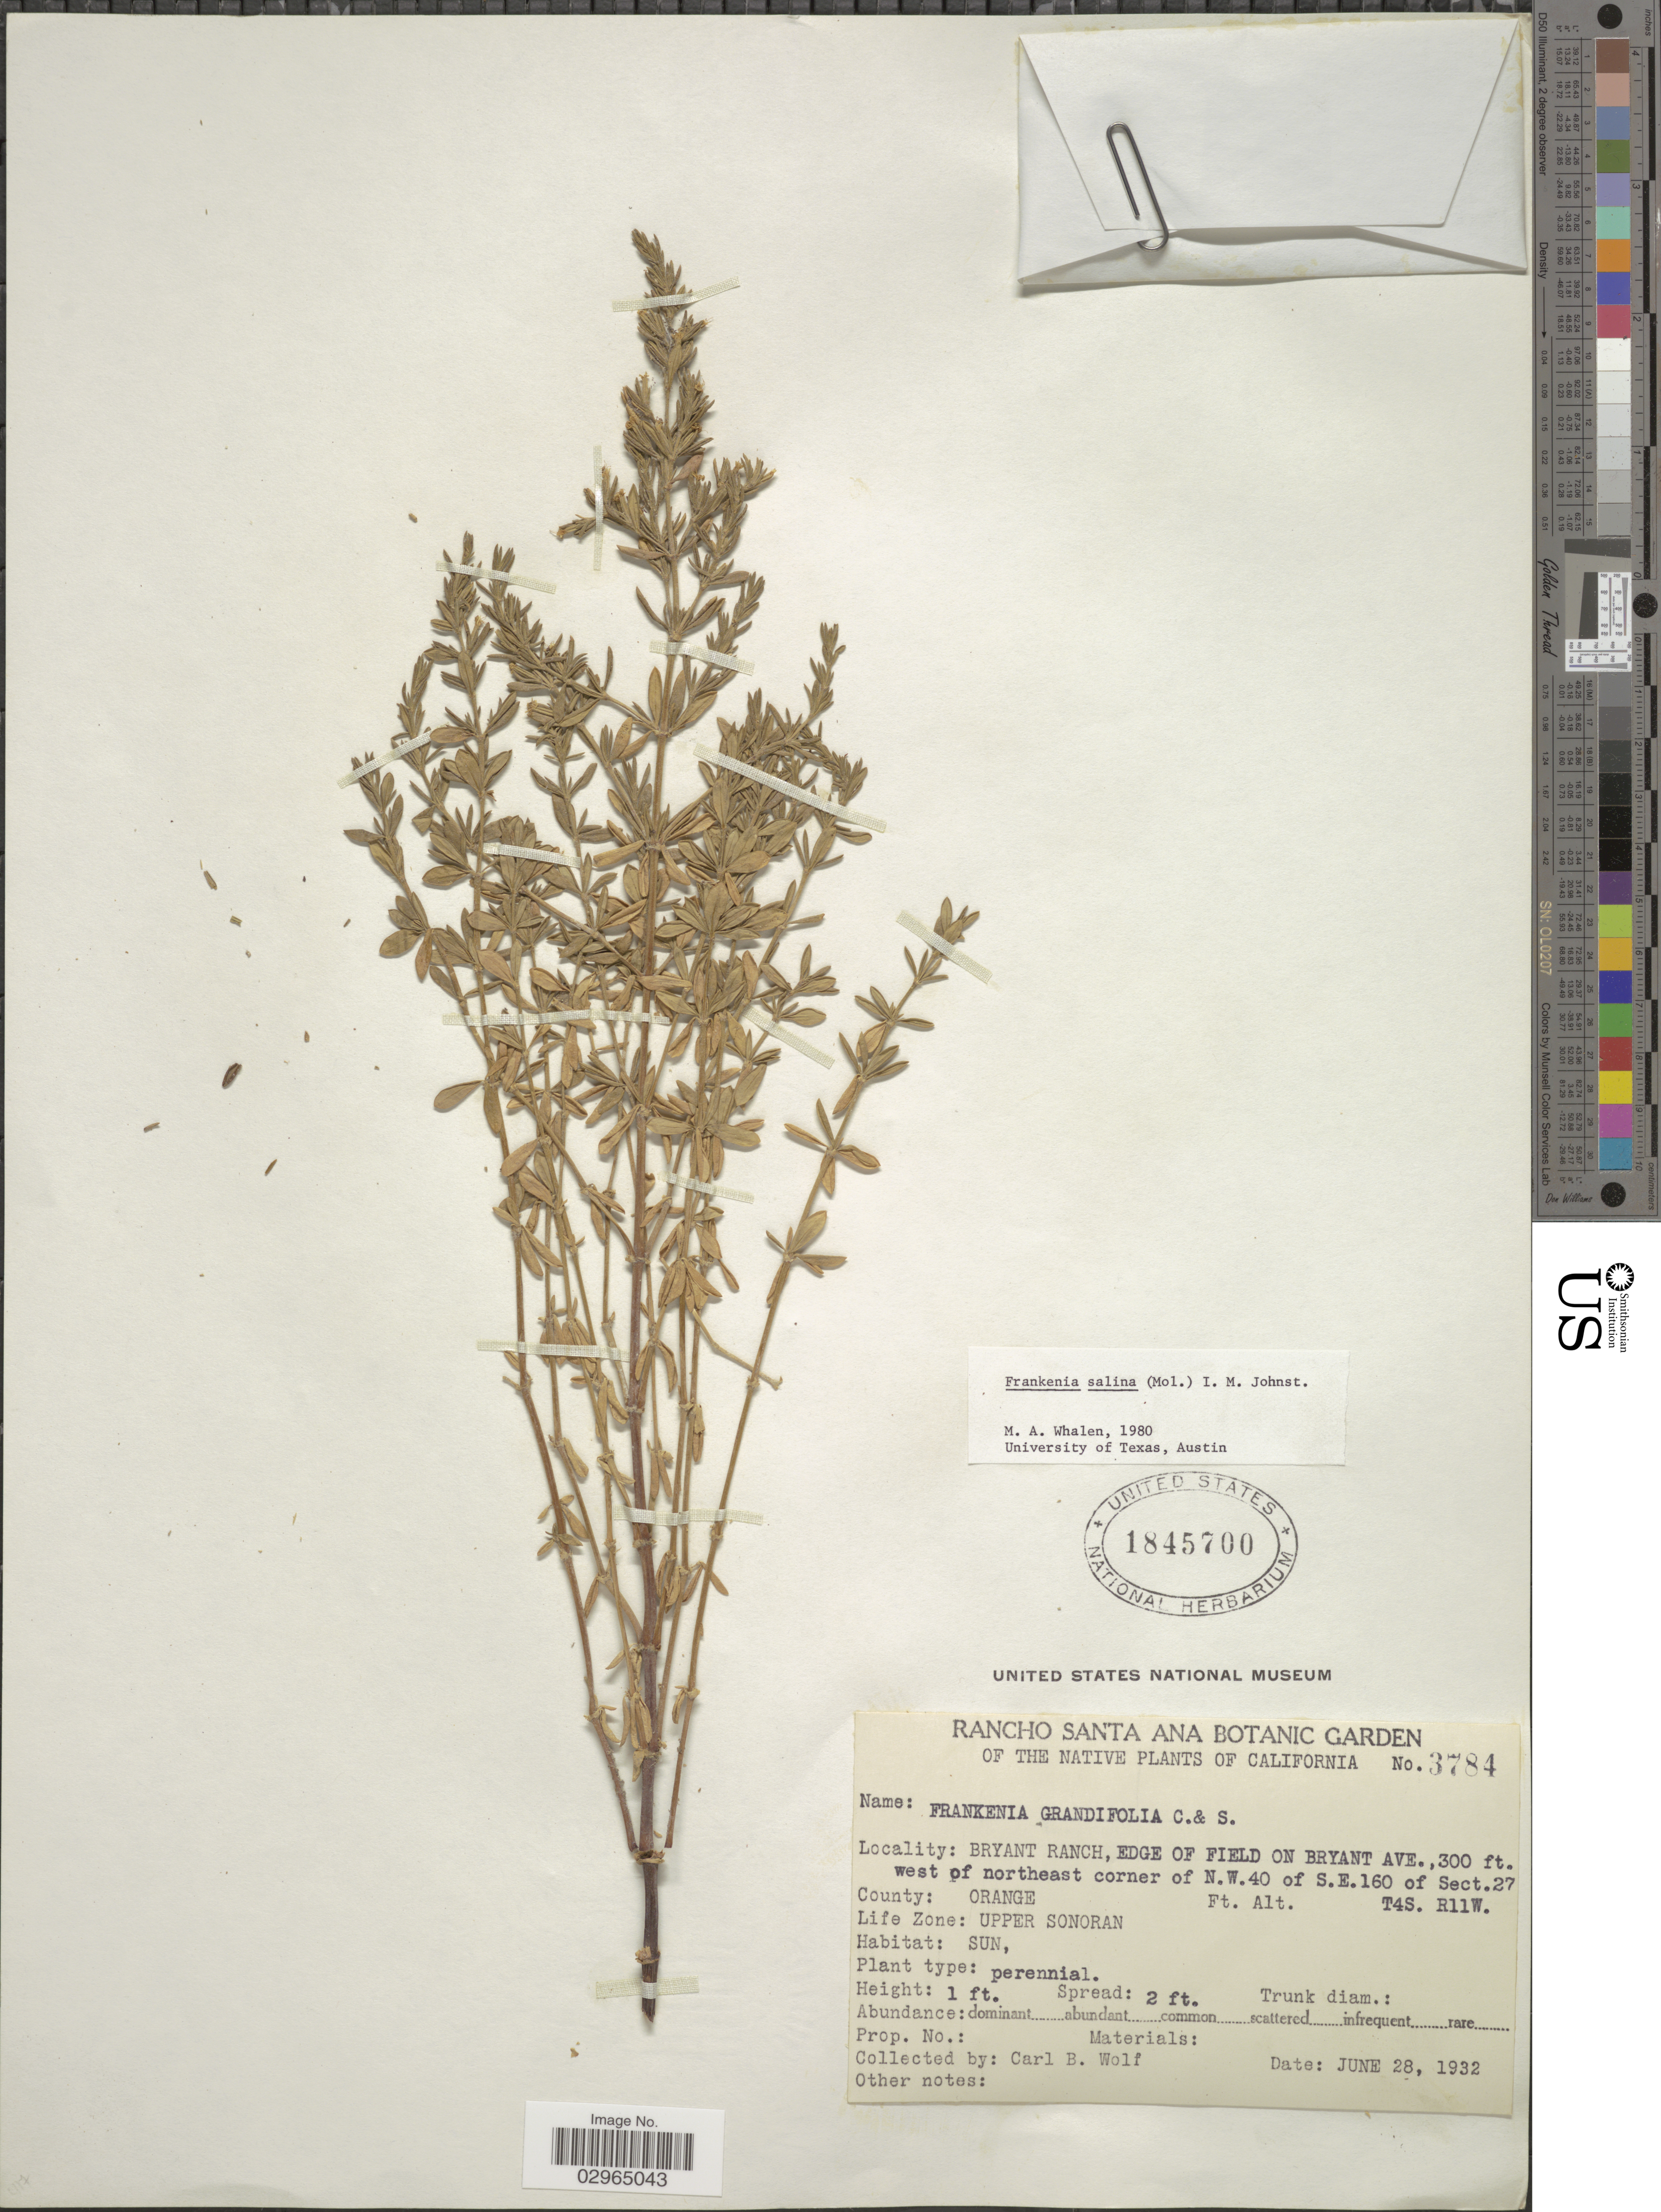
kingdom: Plantae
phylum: Tracheophyta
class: Magnoliopsida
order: Caryophyllales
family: Frankeniaceae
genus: Frankenia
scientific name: Frankenia salina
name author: (Molina) I.M. Johnst.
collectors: C. B. Wolf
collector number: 3784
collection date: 1932-06-28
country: United States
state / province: California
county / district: Orange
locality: Bryant Ranch, edge of field on Bryant Ave., west of northeast corner of N.W.40 of S.E.160 of Sect.27 T4D. R11W. County: Orange. Life Zone: Upper Sonoran.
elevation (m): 91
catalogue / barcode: US 1845700